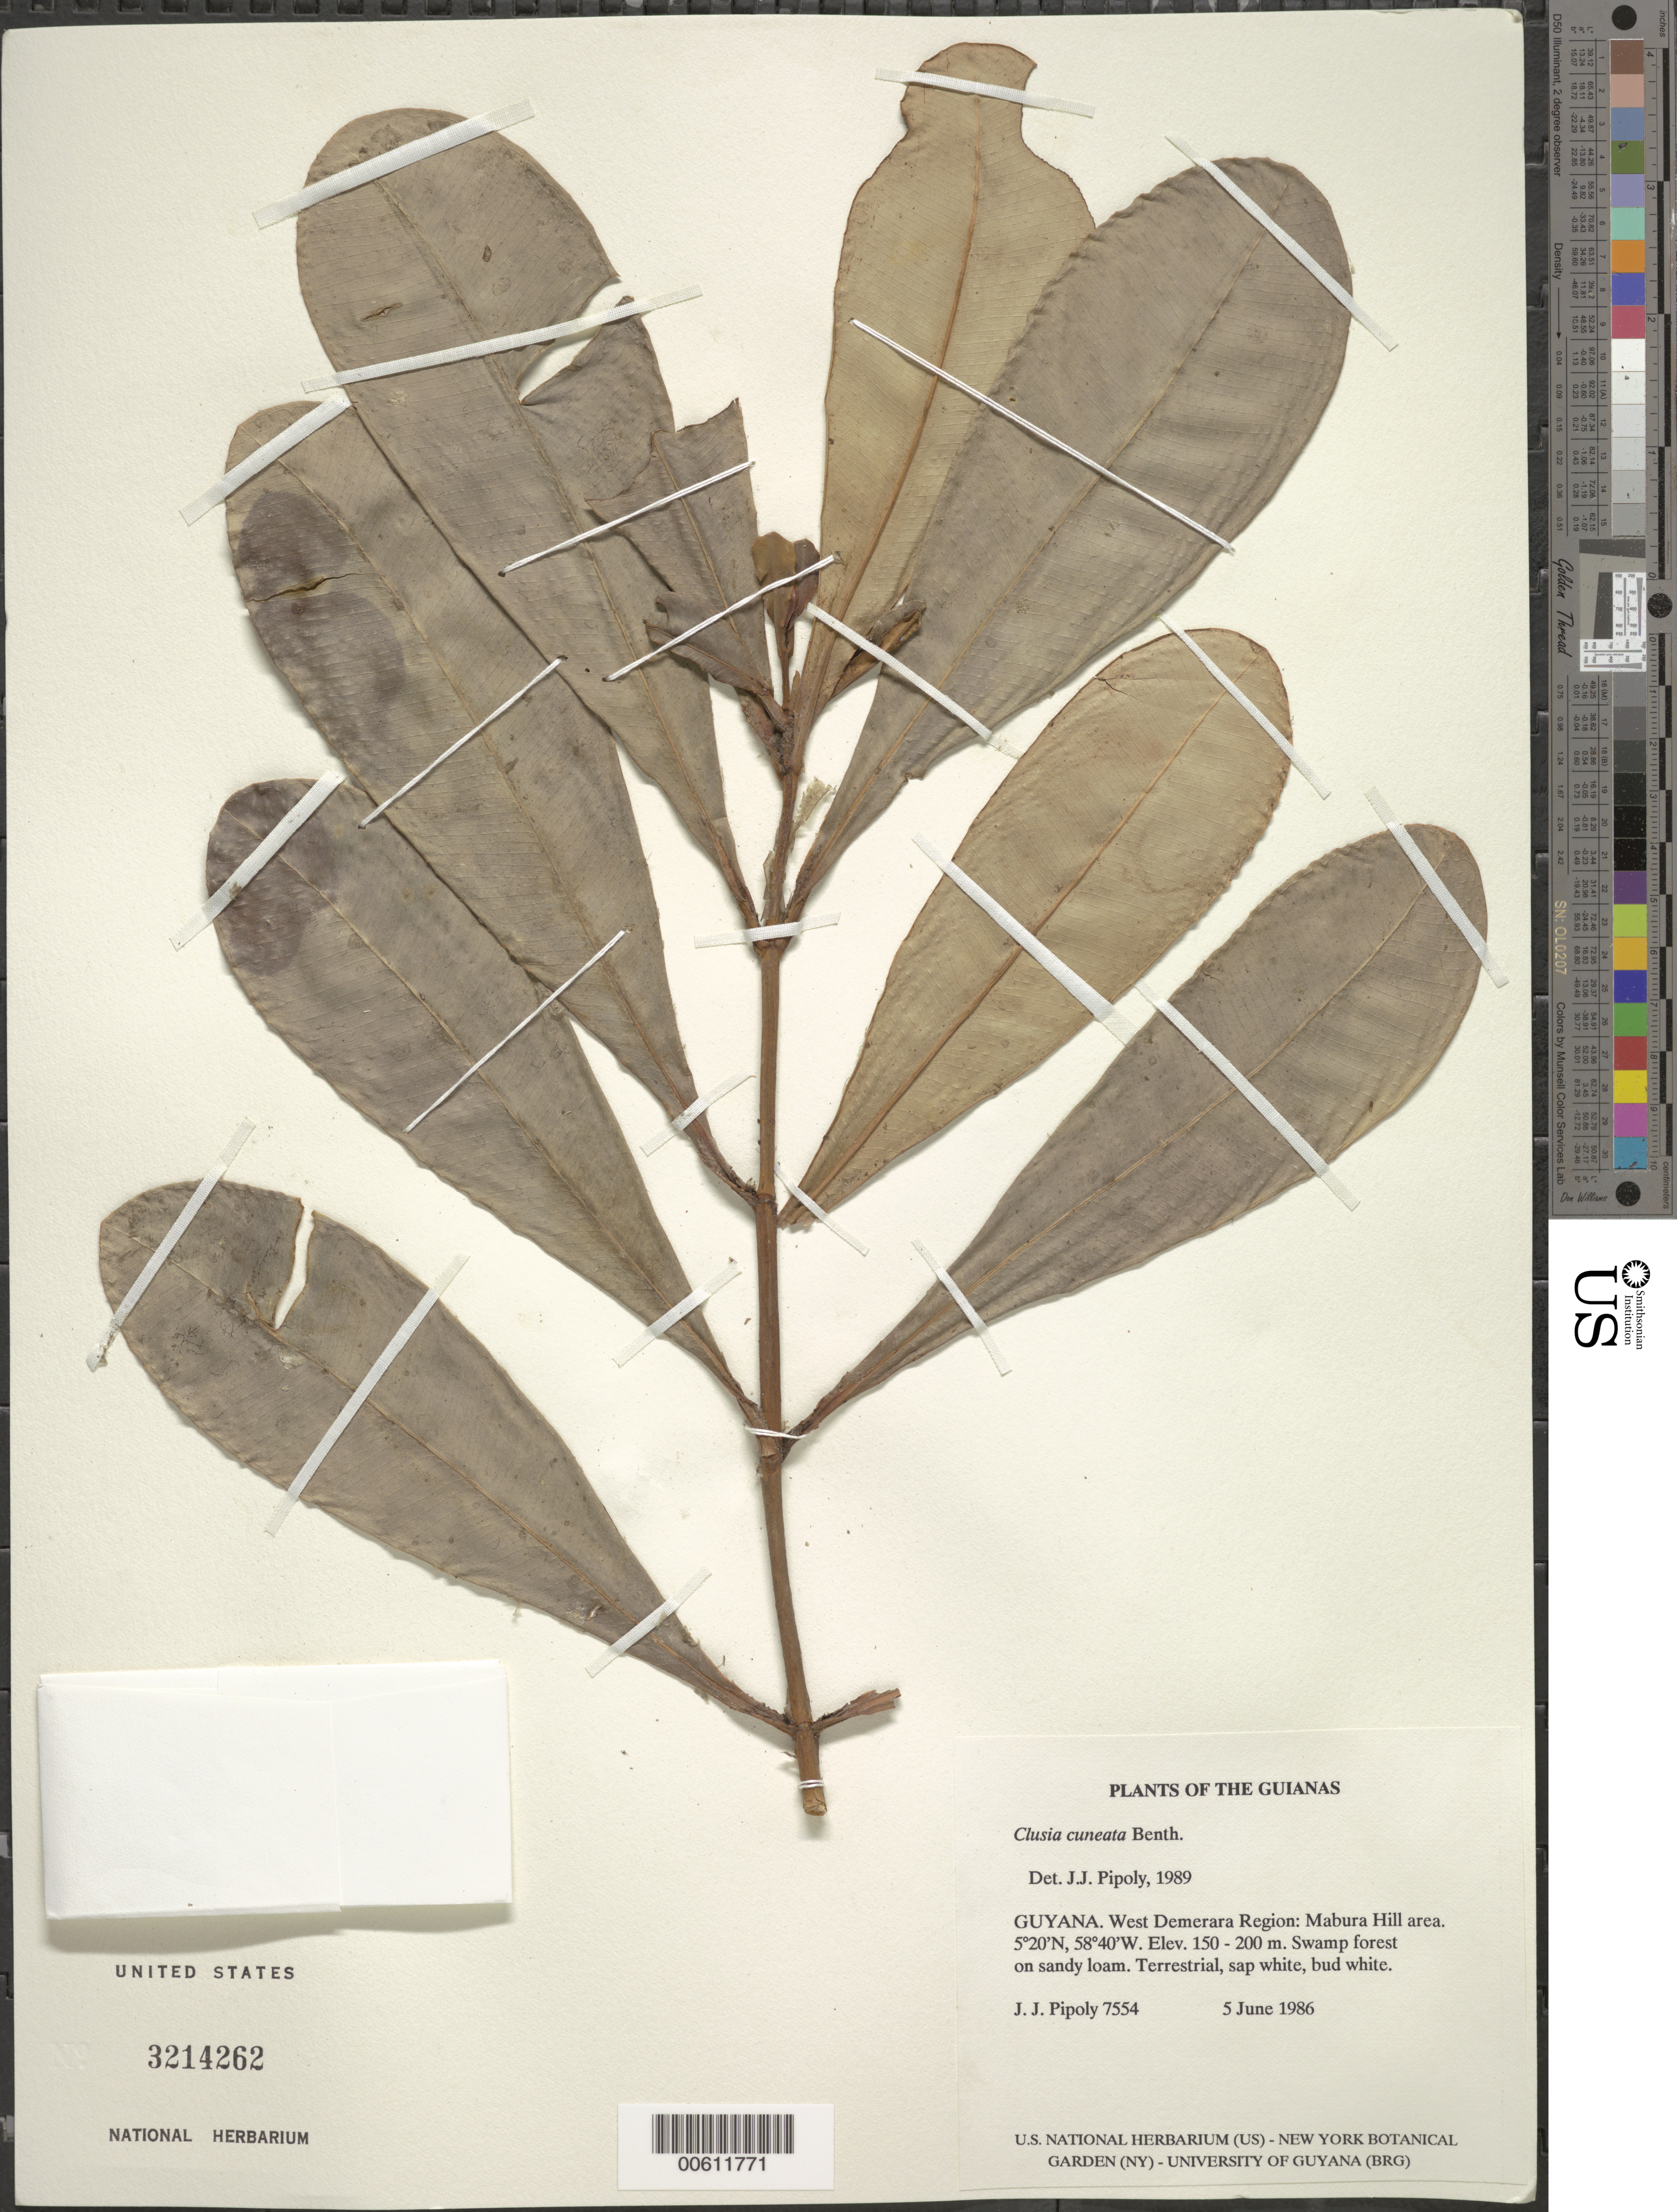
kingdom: Plantae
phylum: Tracheophyta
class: Magnoliopsida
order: Malpighiales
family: Clusiaceae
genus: Clusia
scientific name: Clusia cuneata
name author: Benth.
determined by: Pipoly, J. J., III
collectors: J. J. Pipoly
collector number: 7554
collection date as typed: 5 June 1986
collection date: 1986-06-05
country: Guyana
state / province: U. Demerara-Berbice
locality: Mabura Hill area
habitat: Swamp forest on sandy loam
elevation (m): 150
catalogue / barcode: US 3214262